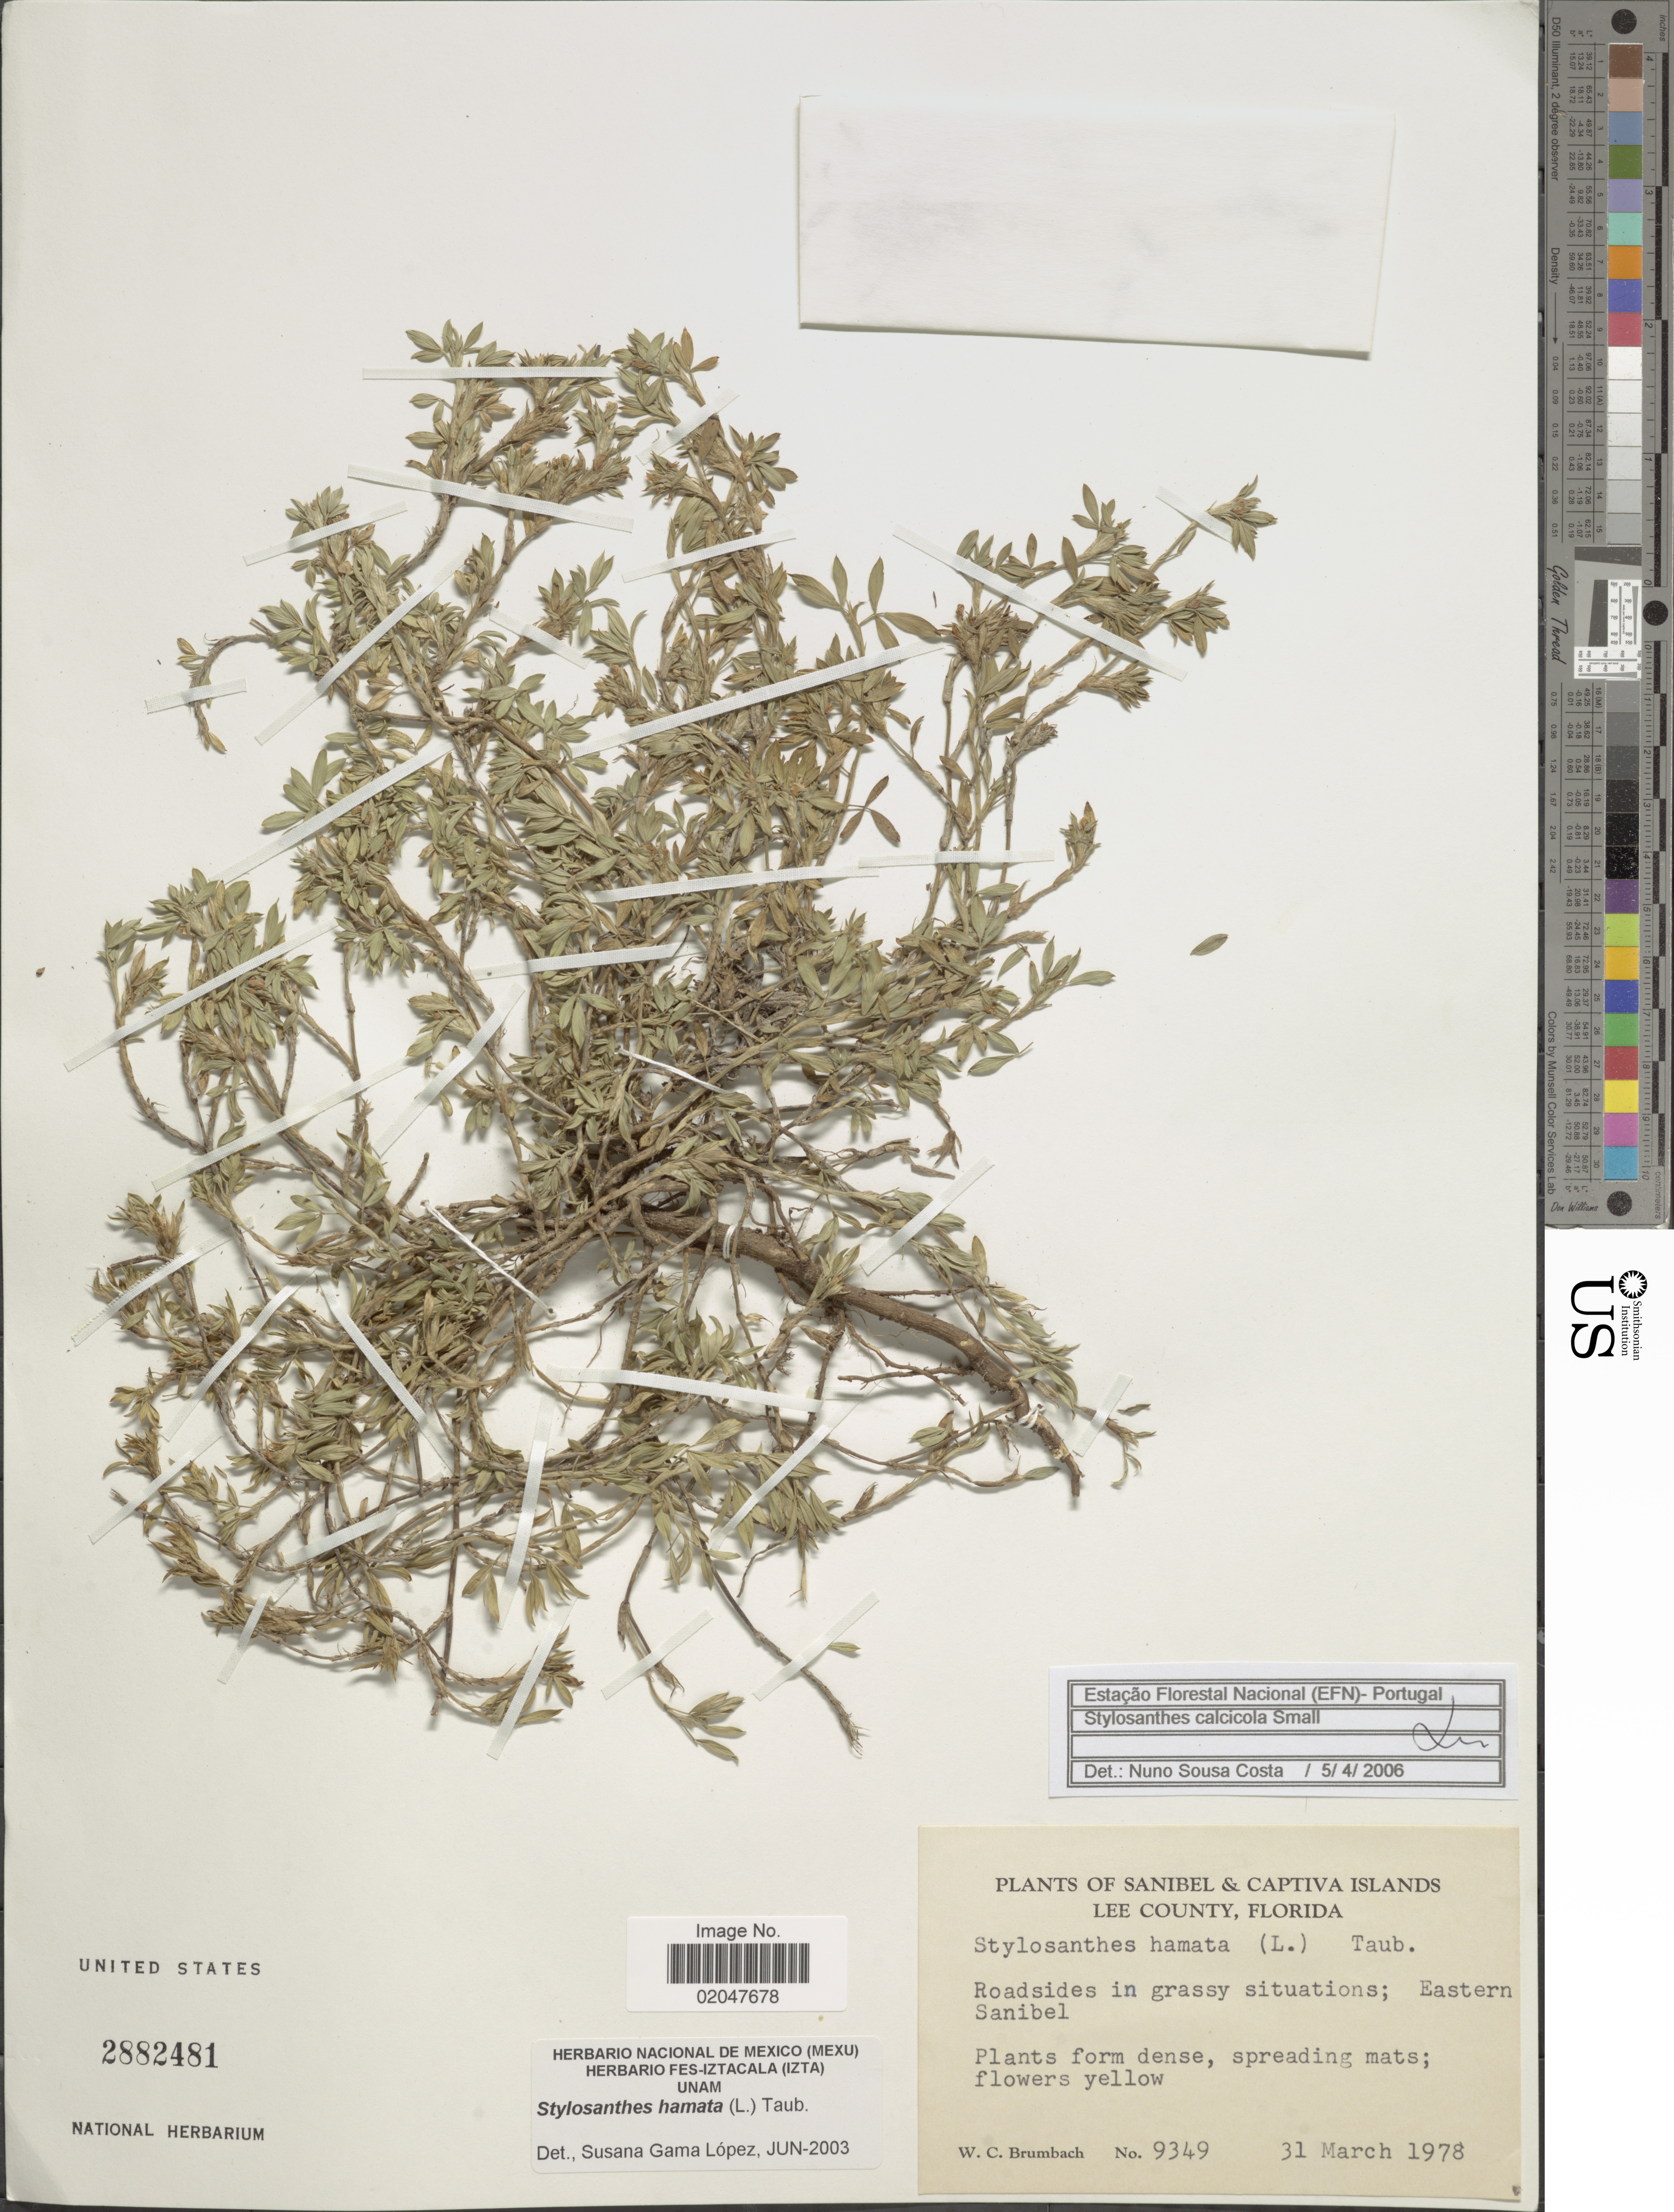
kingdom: Plantae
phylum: Tracheophyta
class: Magnoliopsida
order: Fabales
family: Fabaceae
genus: Stylosanthes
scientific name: Stylosanthes calcicola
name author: Small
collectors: W. C. Brumbach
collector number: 9349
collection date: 1978-03-31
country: United States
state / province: Florida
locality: Sanibel & Captiva Islands, Lee County, Eastern Sanibel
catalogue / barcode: US 2882481